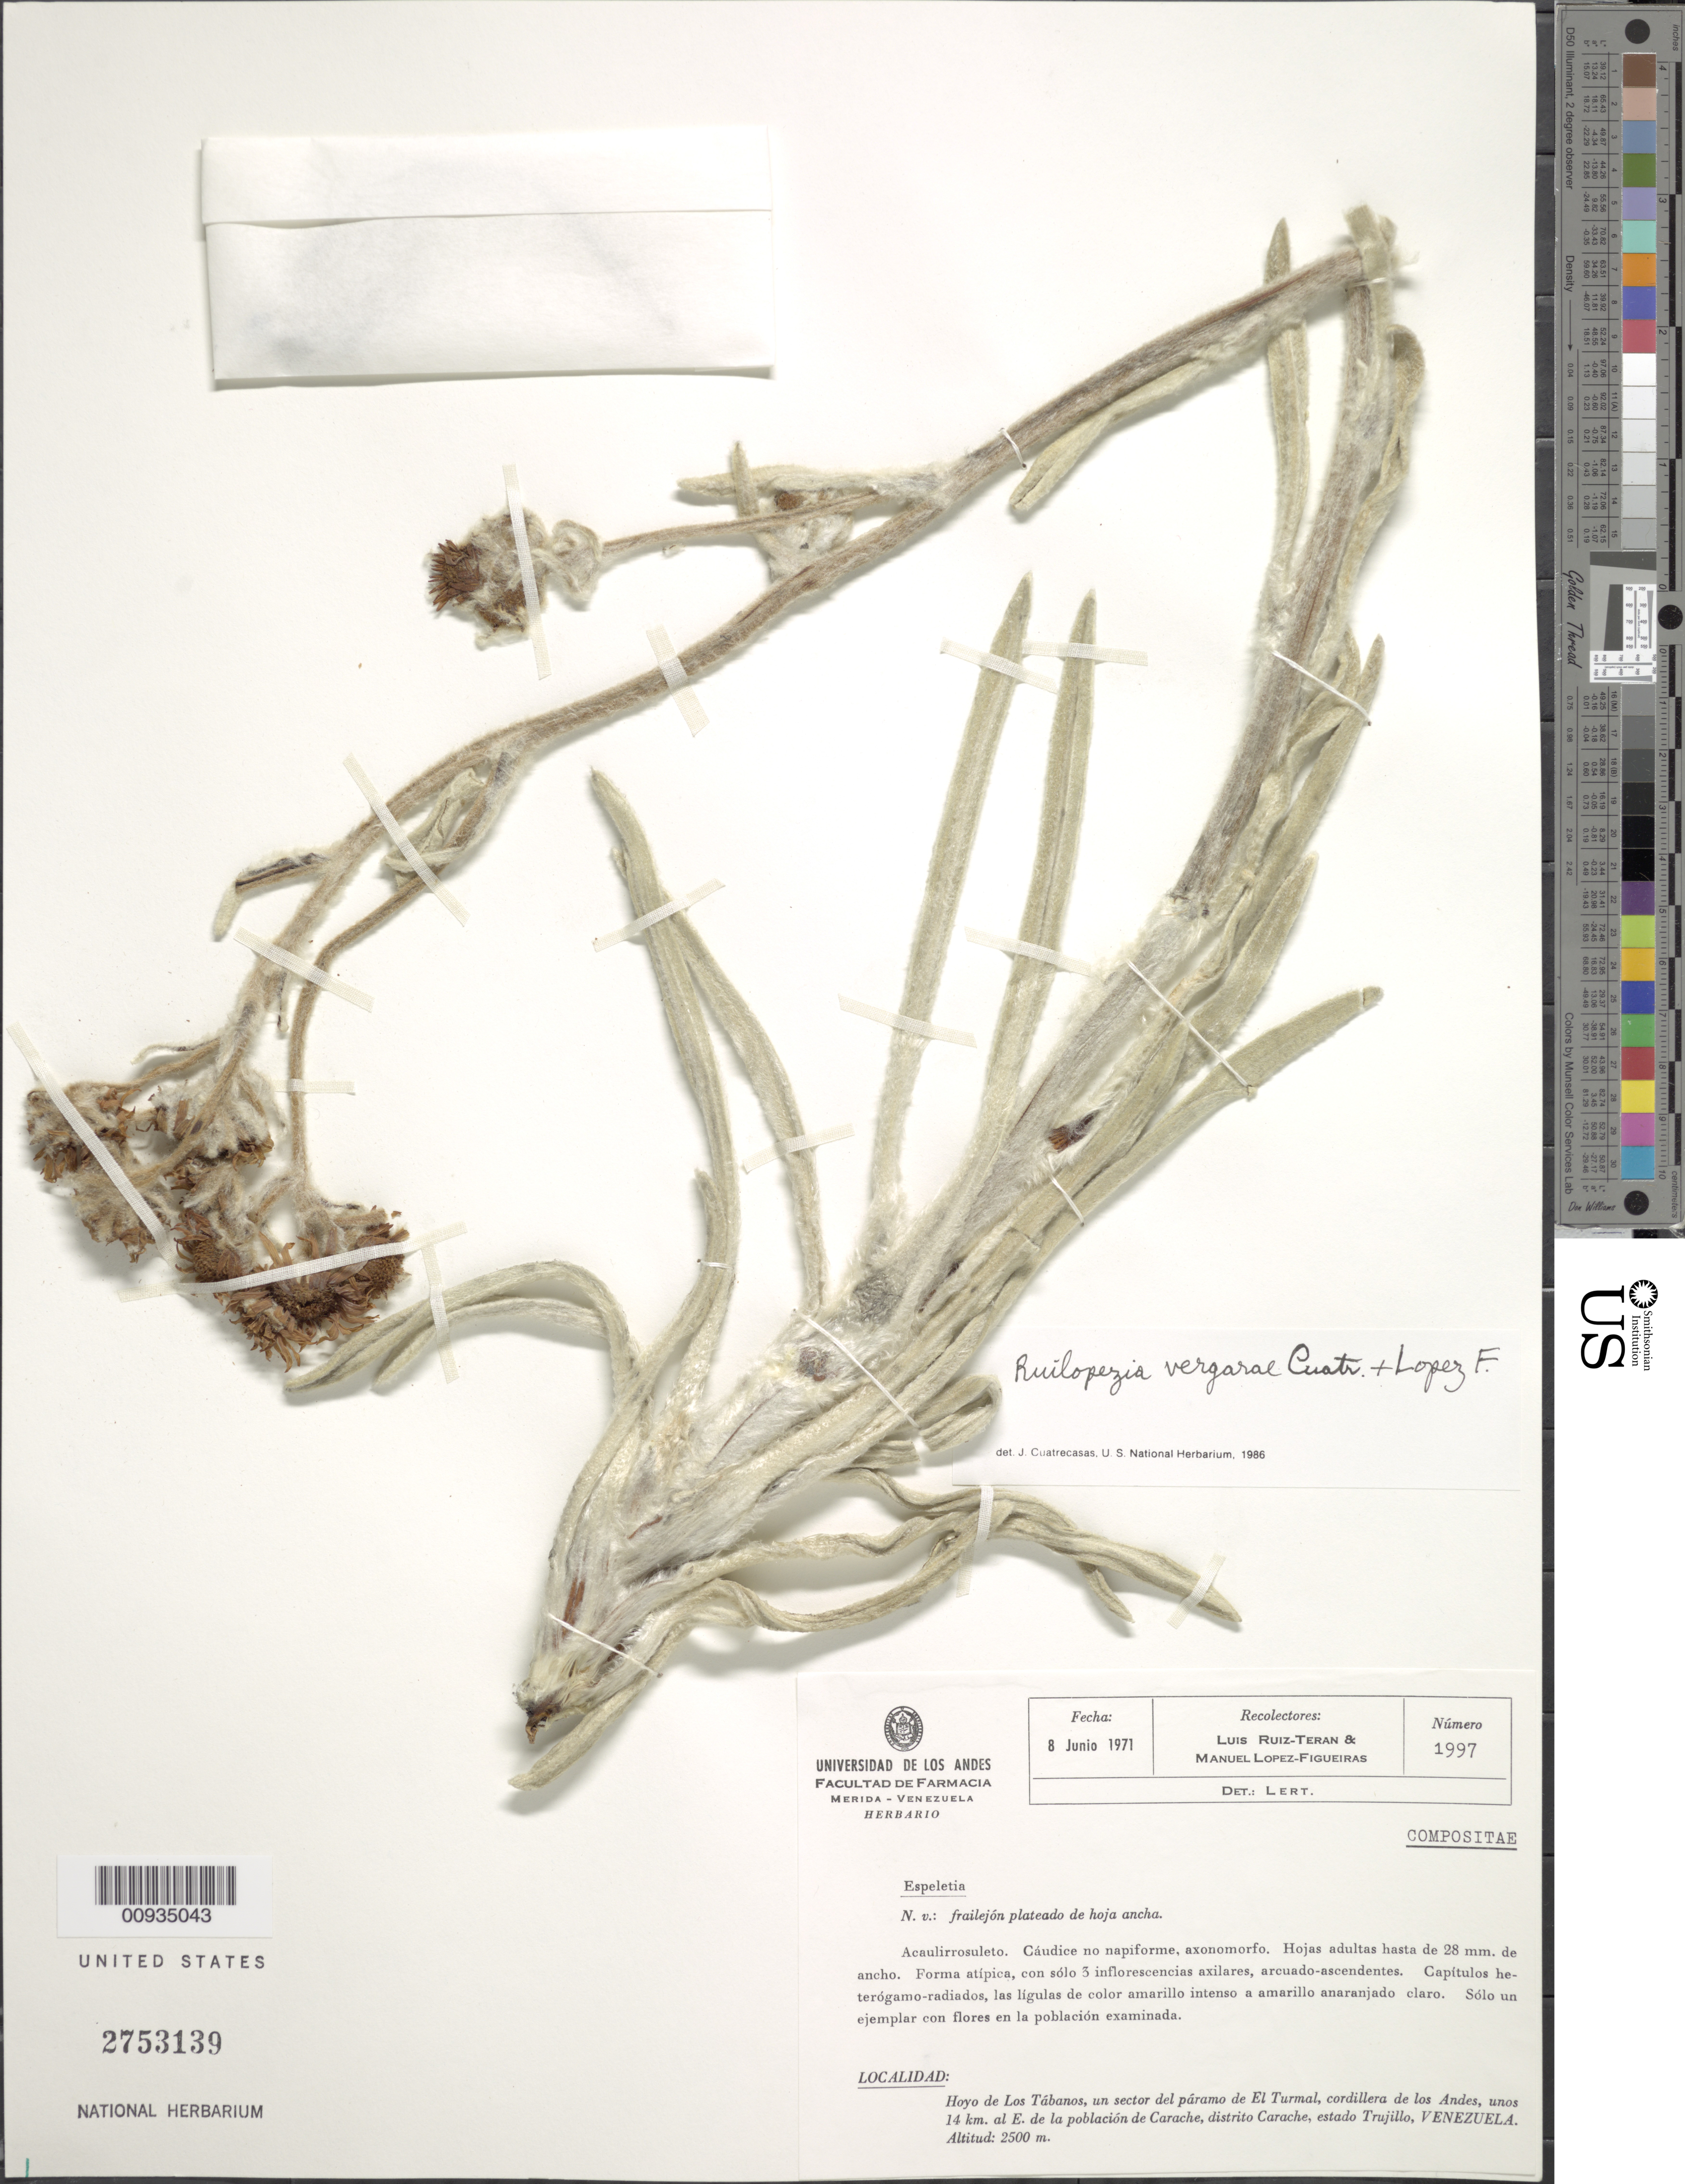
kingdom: Plantae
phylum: Tracheophyta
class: Magnoliopsida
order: Asterales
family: Asteraceae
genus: Ruilopezia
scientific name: Ruilopezia vergarae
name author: Cuatrec. & López Fig.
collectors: L. E. Ruíz-Terán & M. López Figueiras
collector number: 1997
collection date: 1971-06-08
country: Venezuela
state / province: Trujillo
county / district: Carache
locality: Hoyo de los Tábanos, un sector del páramo de El Turmal, cordillera de los Andes, unos 14 km al E. de la población de Carache.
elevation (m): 2500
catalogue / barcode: US 2753139